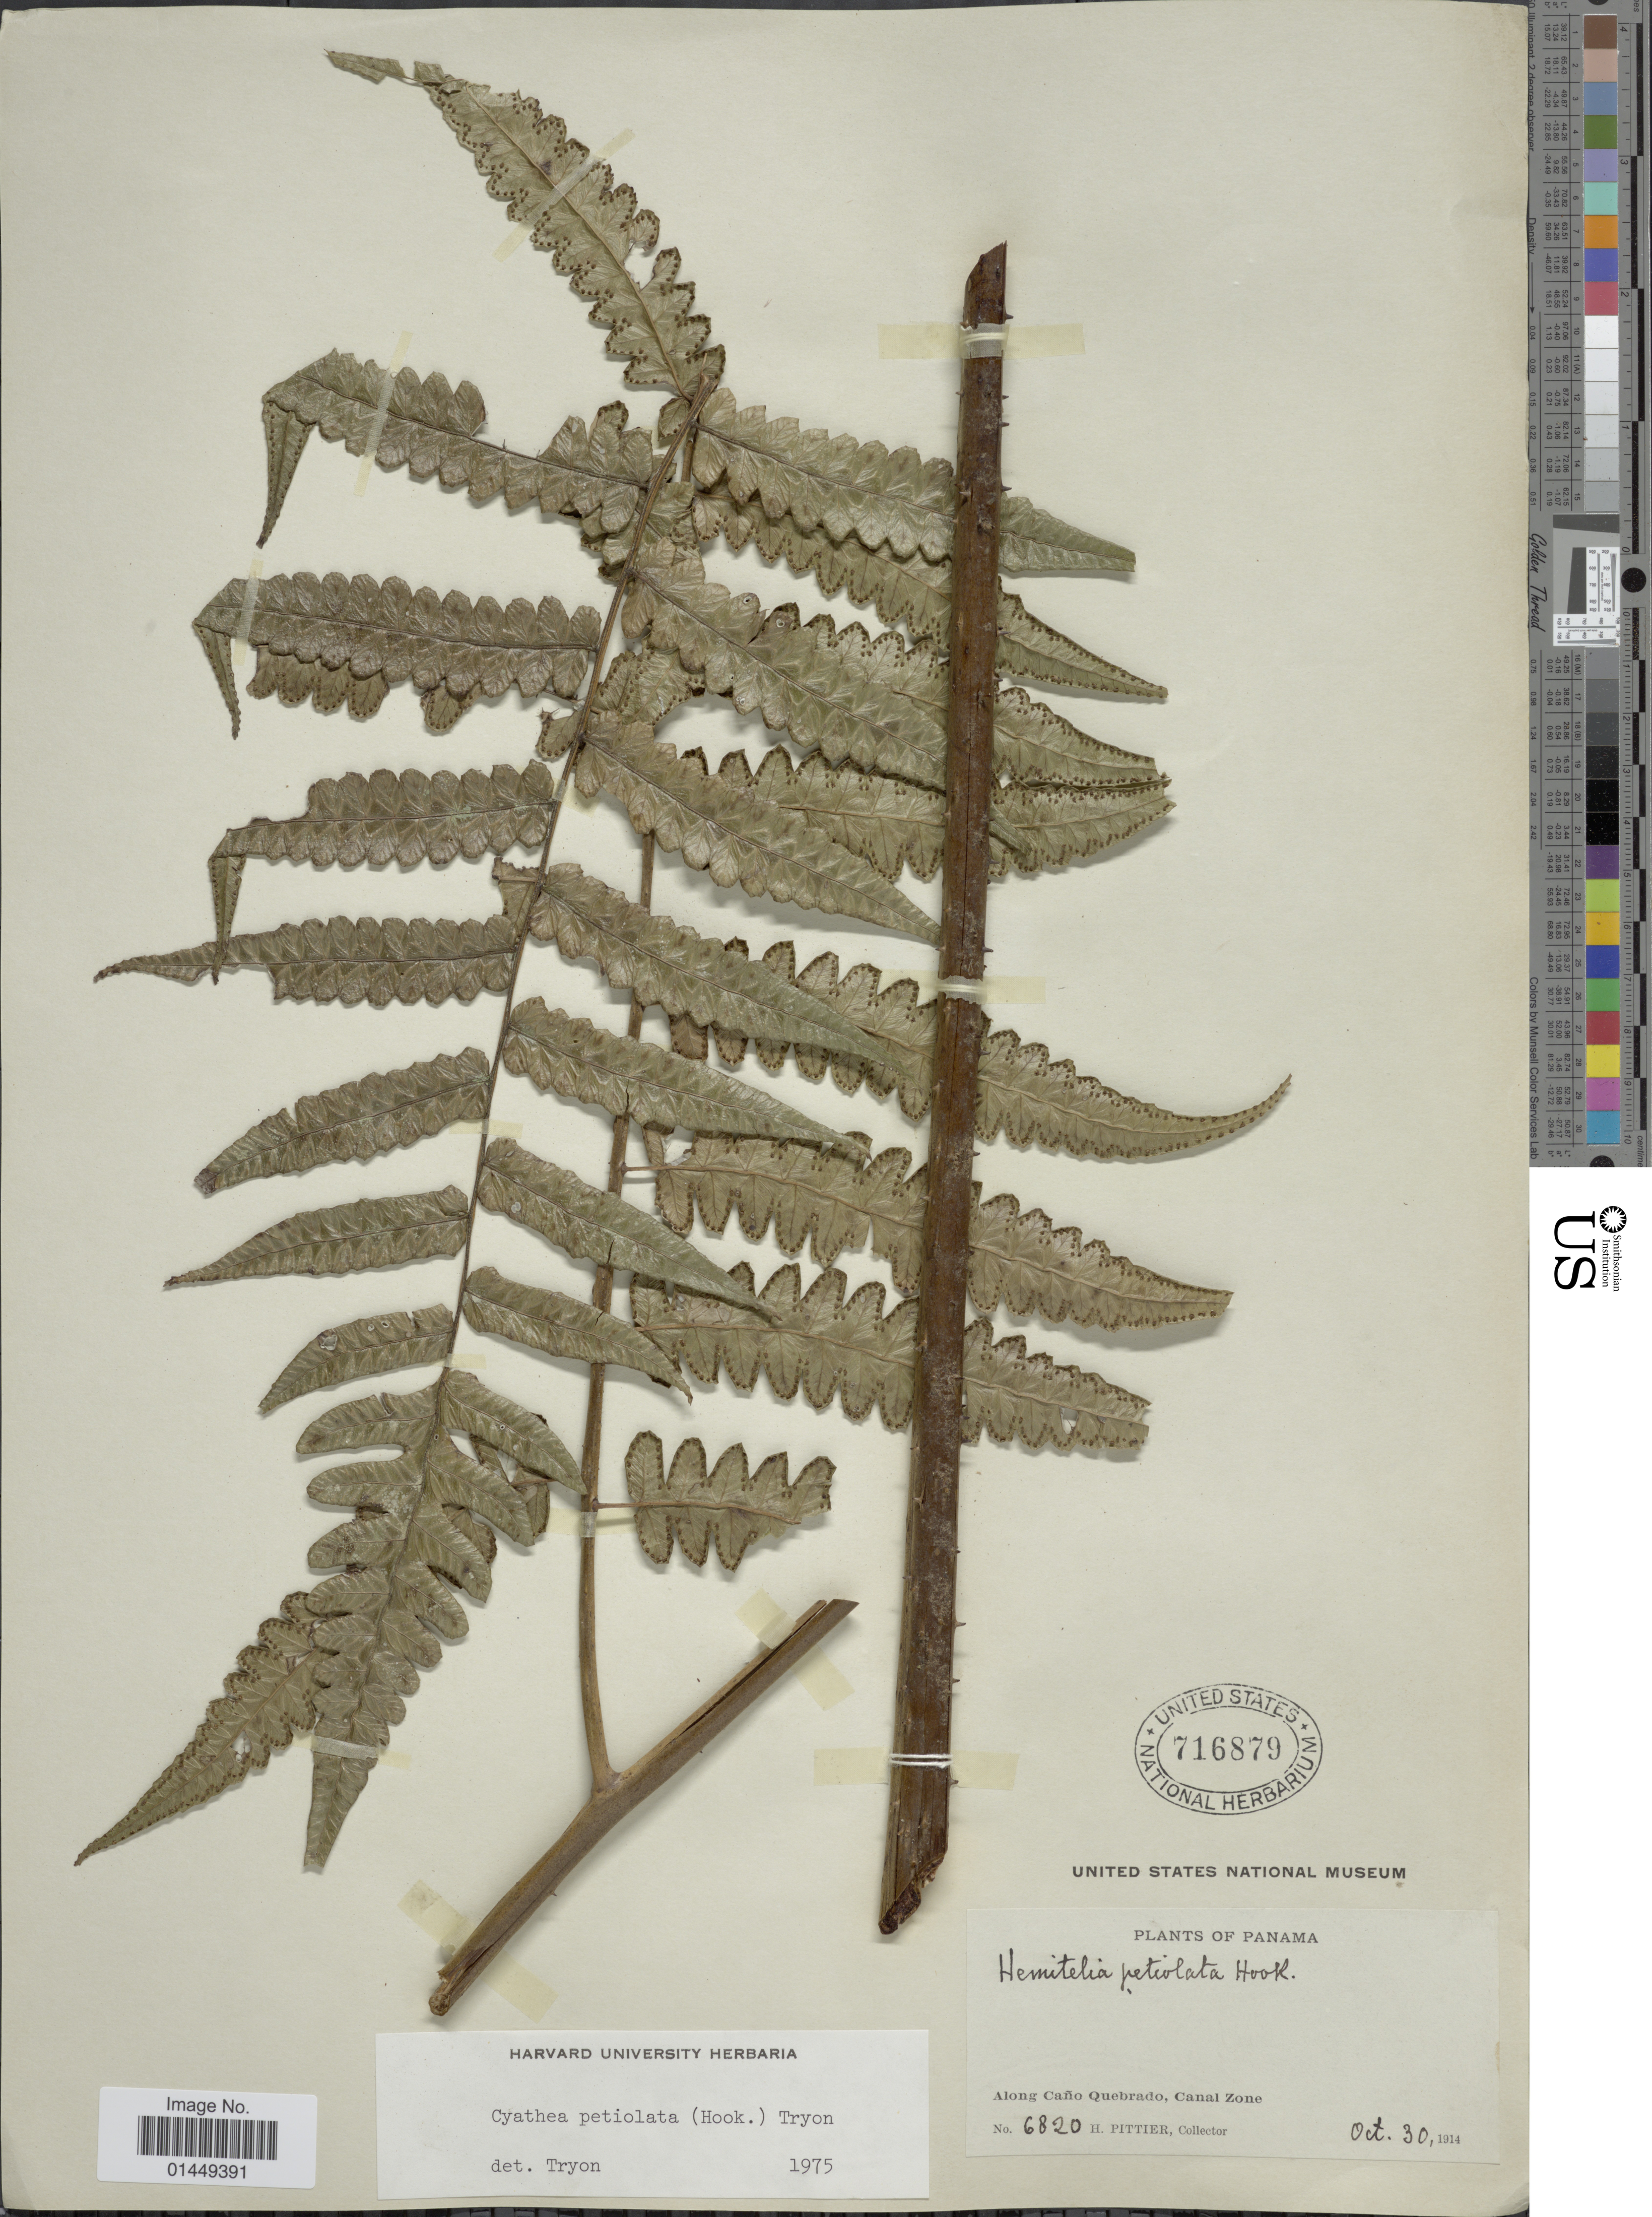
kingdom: Plantae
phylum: Tracheophyta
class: Polypodiopsida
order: Cyatheales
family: Cyatheaceae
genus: Cyathea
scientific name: Cyathea petiolata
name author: (Hook.) R.M. Tryon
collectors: H. F. Pittier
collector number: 6820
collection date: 1914-10-30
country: Panama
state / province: Colón / Panamá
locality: Along Caño Quebrado, Canal Zone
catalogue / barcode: US 716879